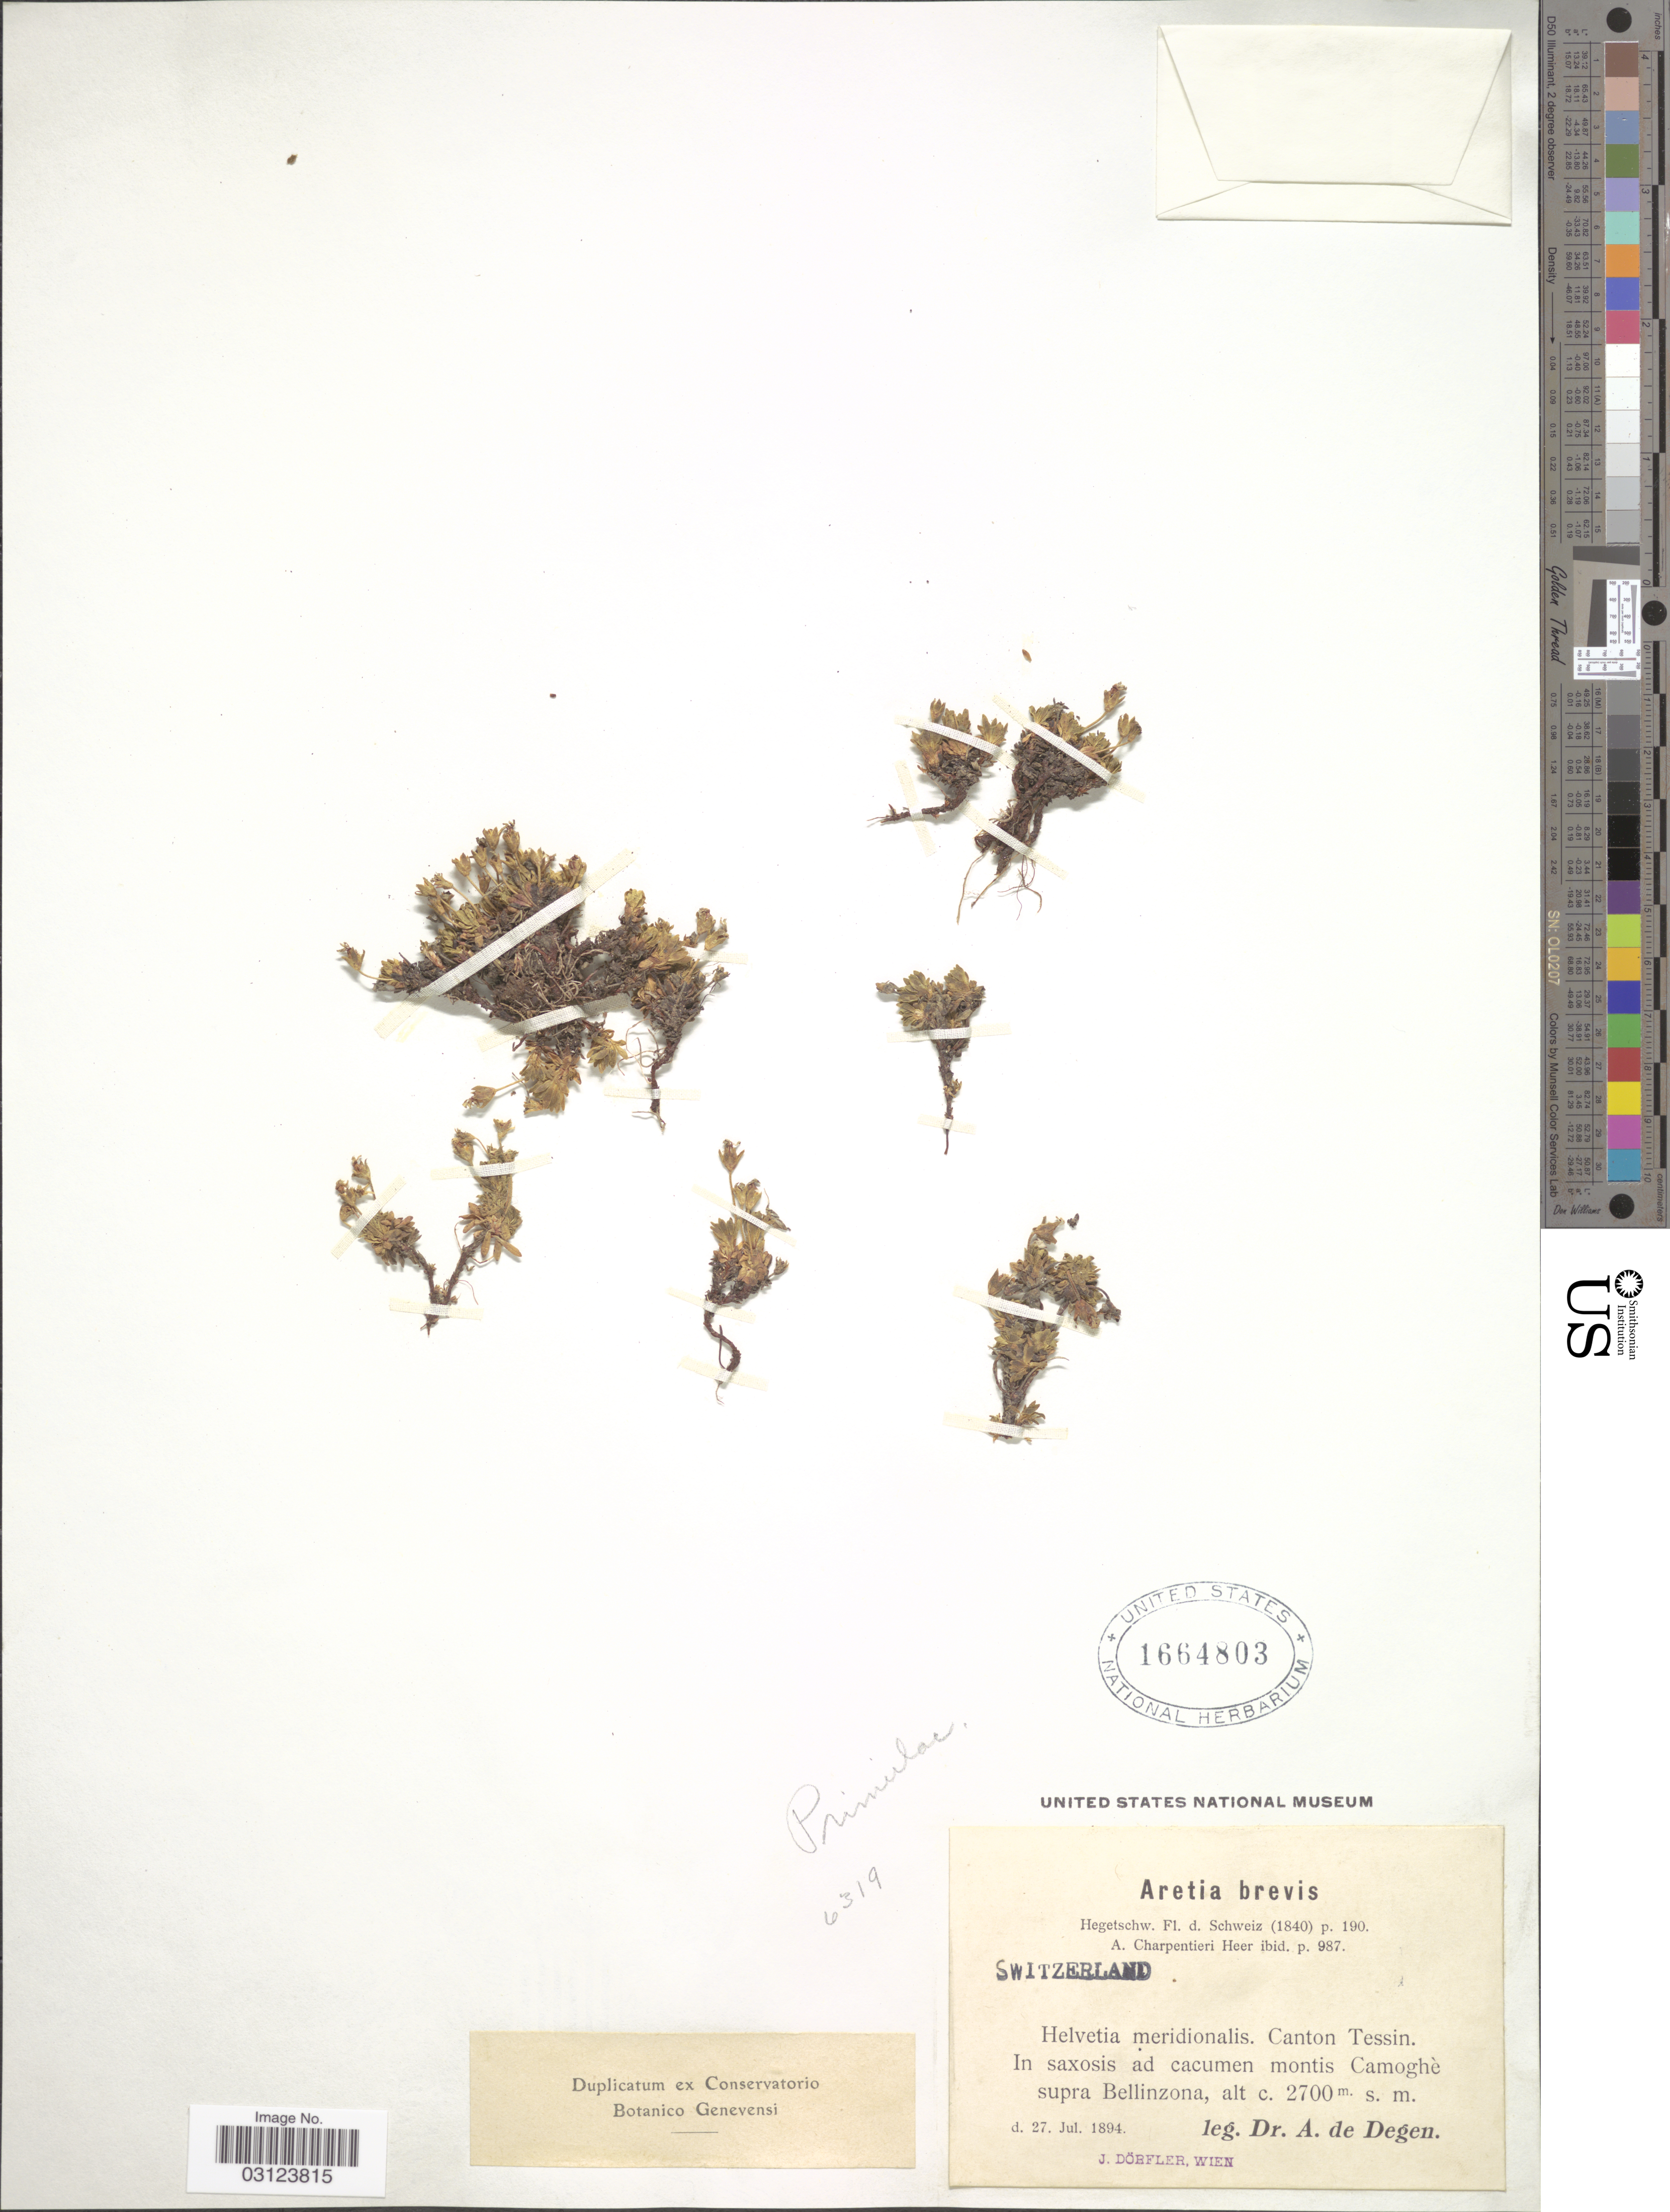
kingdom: Plantae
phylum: Tracheophyta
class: Magnoliopsida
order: Ericales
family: Primulaceae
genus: Androsace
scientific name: Androsace brevis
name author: (Hegetschw.) Ces.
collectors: A. de Degen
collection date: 1894-07-27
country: Switzerland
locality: Aretia brevis [unsure placement], Helvetia meridionalis. Canton Tessin. In saxosis ad cacumen montis Camoghè supra Bellinzona.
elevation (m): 2700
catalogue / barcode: US 1664803